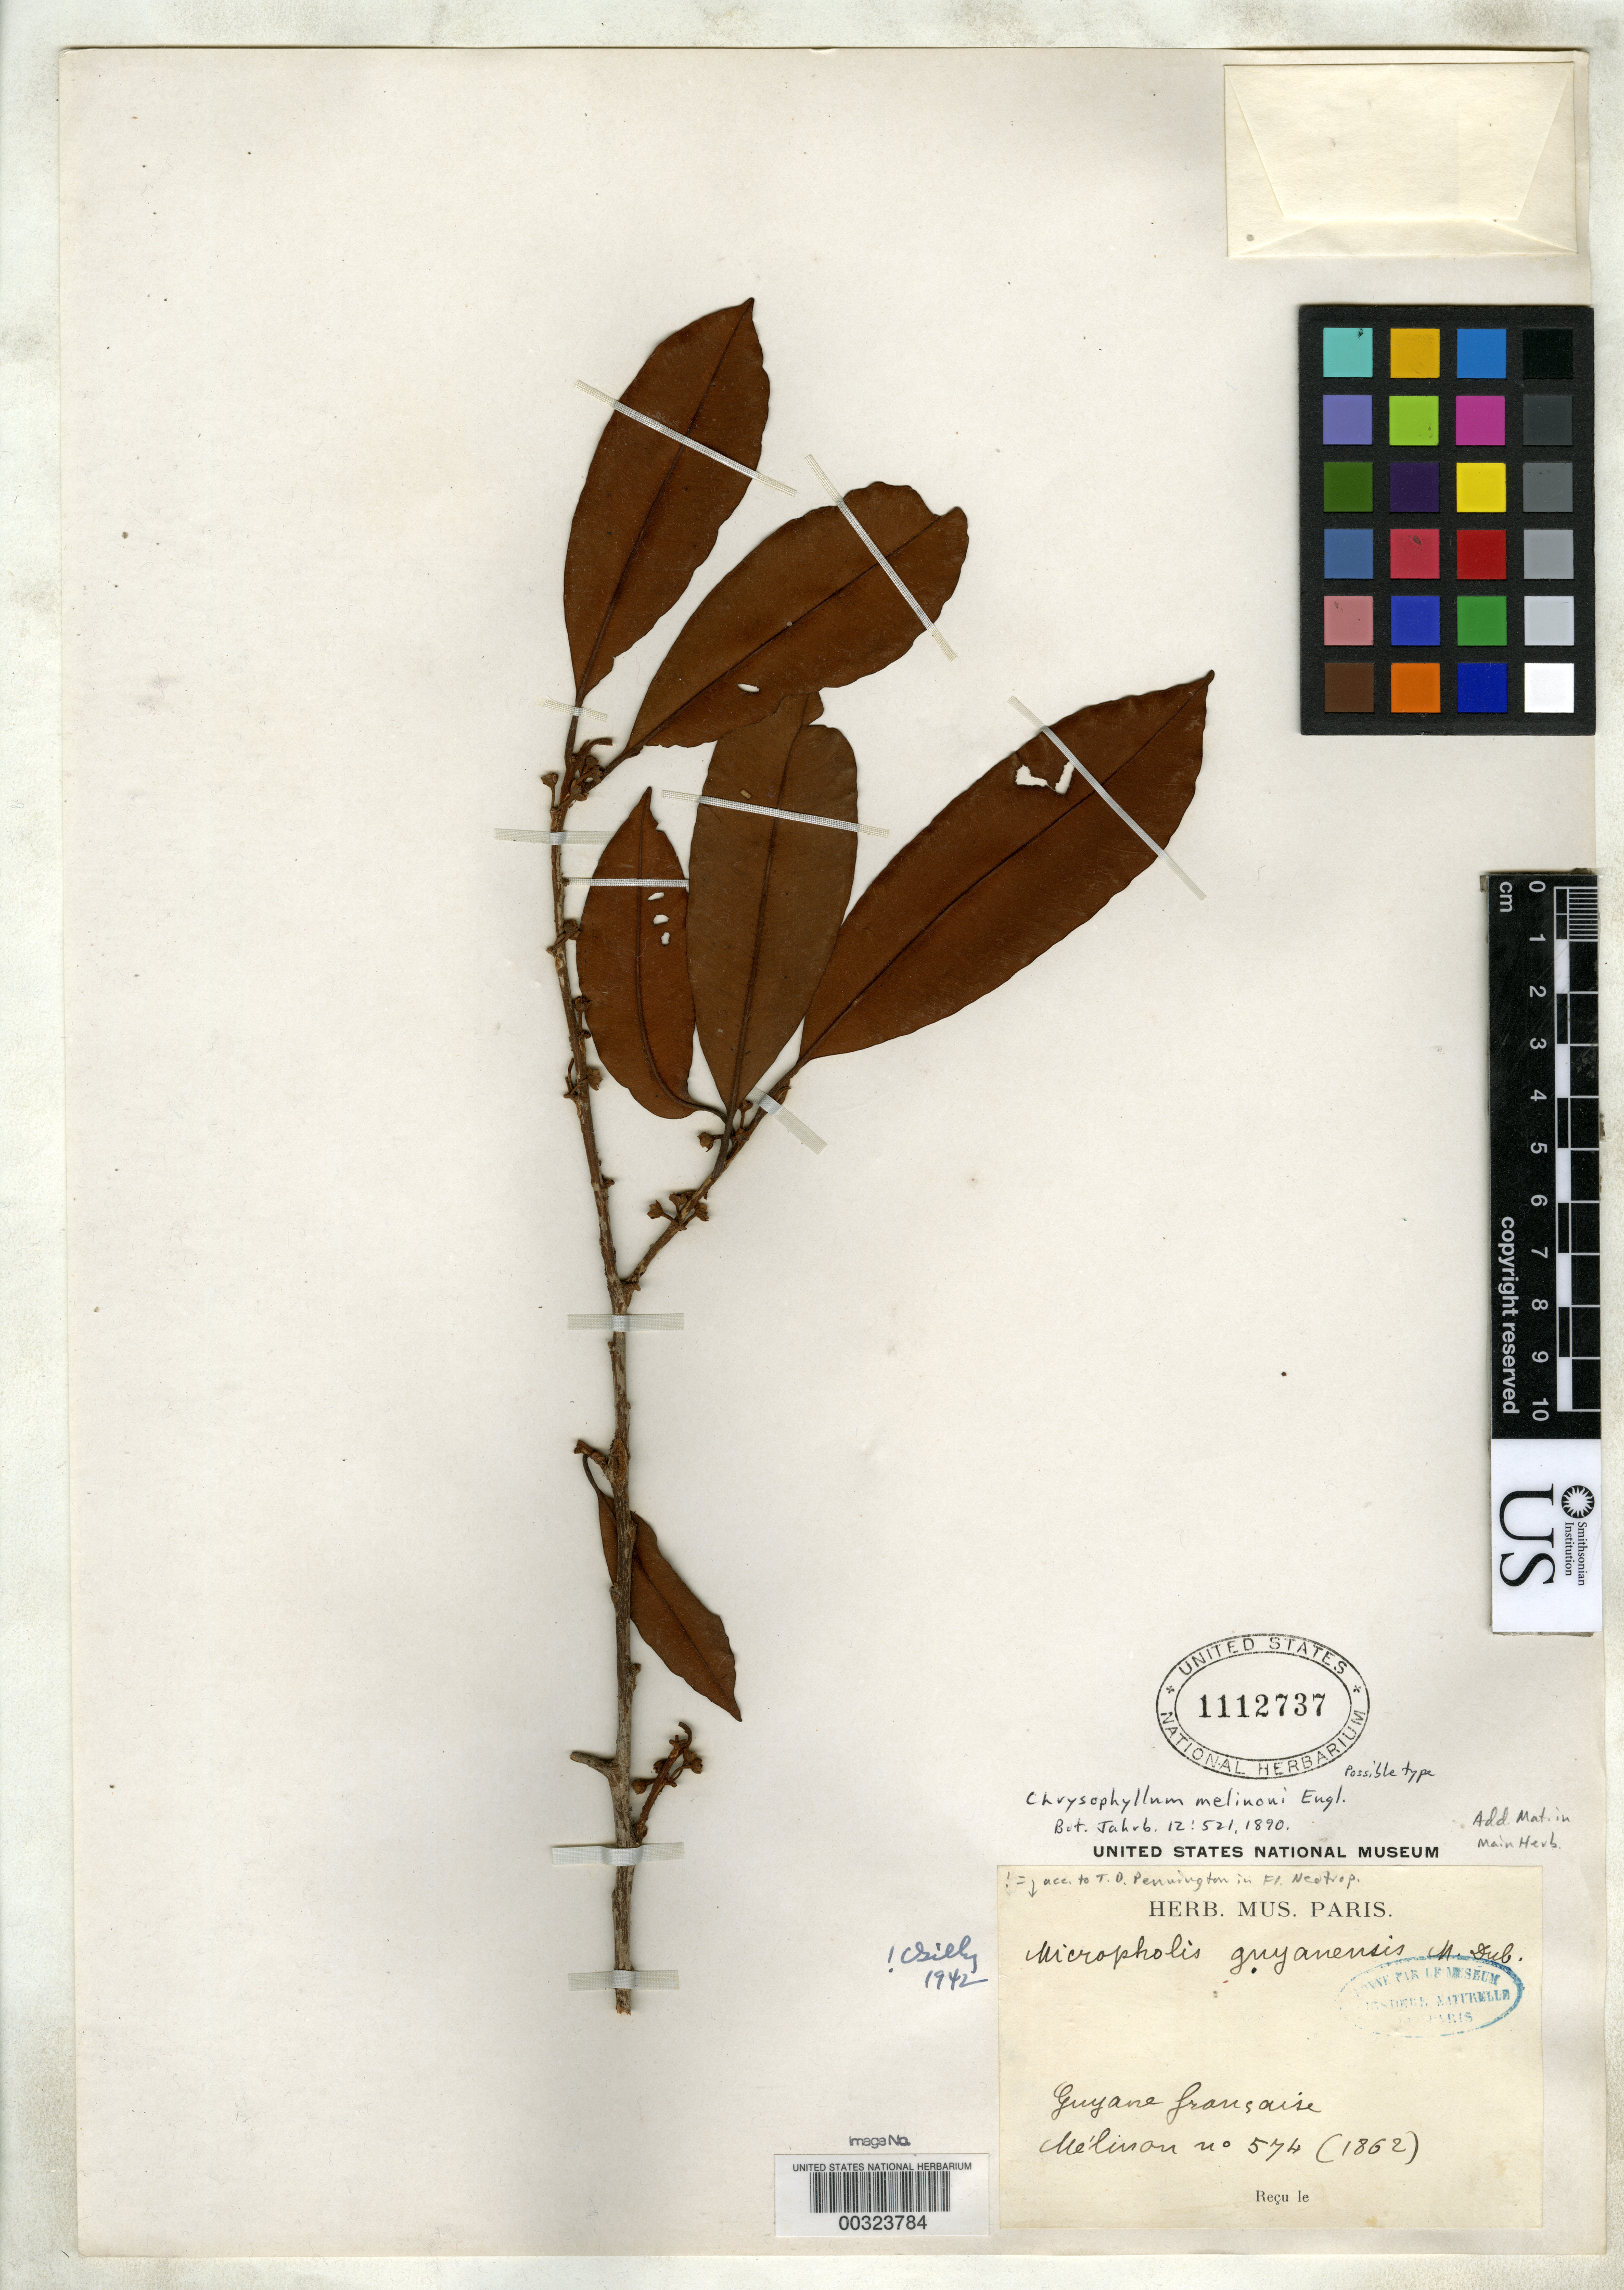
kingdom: Plantae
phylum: Tracheophyta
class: Magnoliopsida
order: Ericales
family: Sapotaceae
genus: Chrysophyllum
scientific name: Chrysophyllum melinoni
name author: Engl.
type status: Possible Type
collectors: M. Melinon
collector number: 574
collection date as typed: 1862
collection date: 1862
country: French Guiana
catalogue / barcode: US 1112737